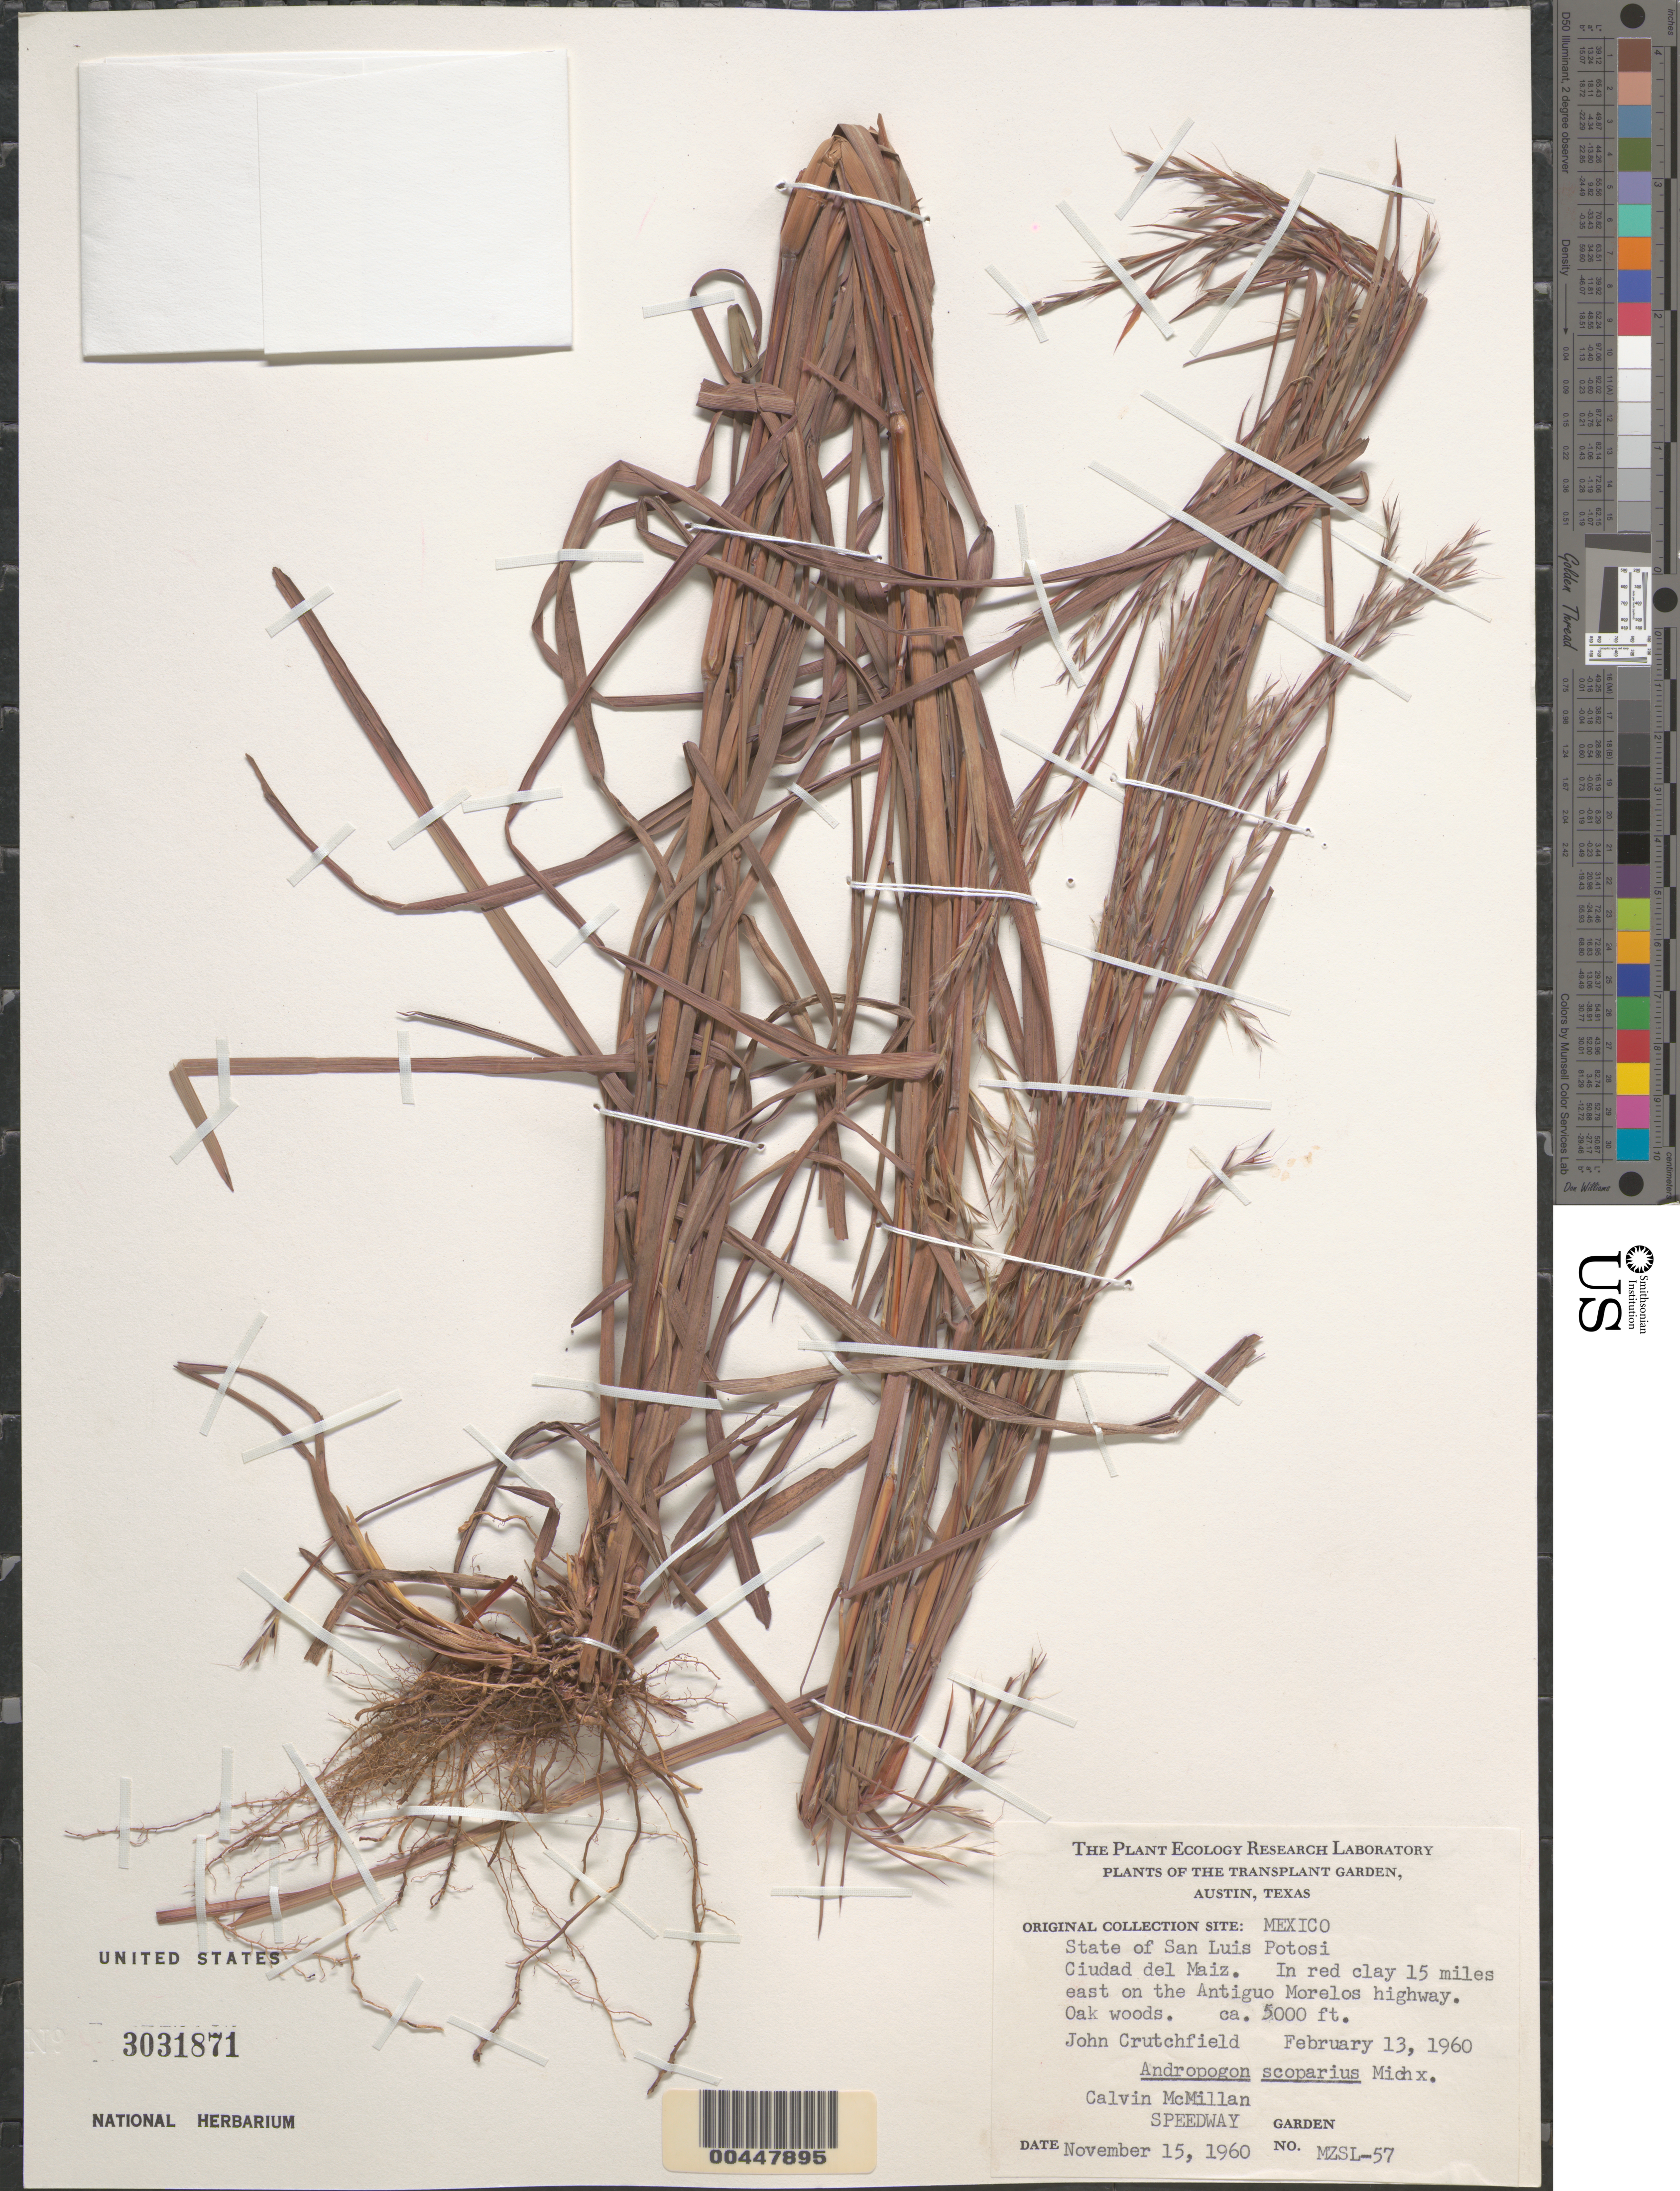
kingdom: Plantae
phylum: Tracheophyta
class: Liliopsida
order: Poales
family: Poaceae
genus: Andropogon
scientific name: Andropogon scoparius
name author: Michx.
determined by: McMillan, C.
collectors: J. Crutchfield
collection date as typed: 13 Feb 1960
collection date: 1960-02-13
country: Mexico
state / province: San Luis Potosi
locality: Cuidad del Maiz, 15 miles E on the Antiguo Morelos highway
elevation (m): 1524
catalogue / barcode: US 3031871